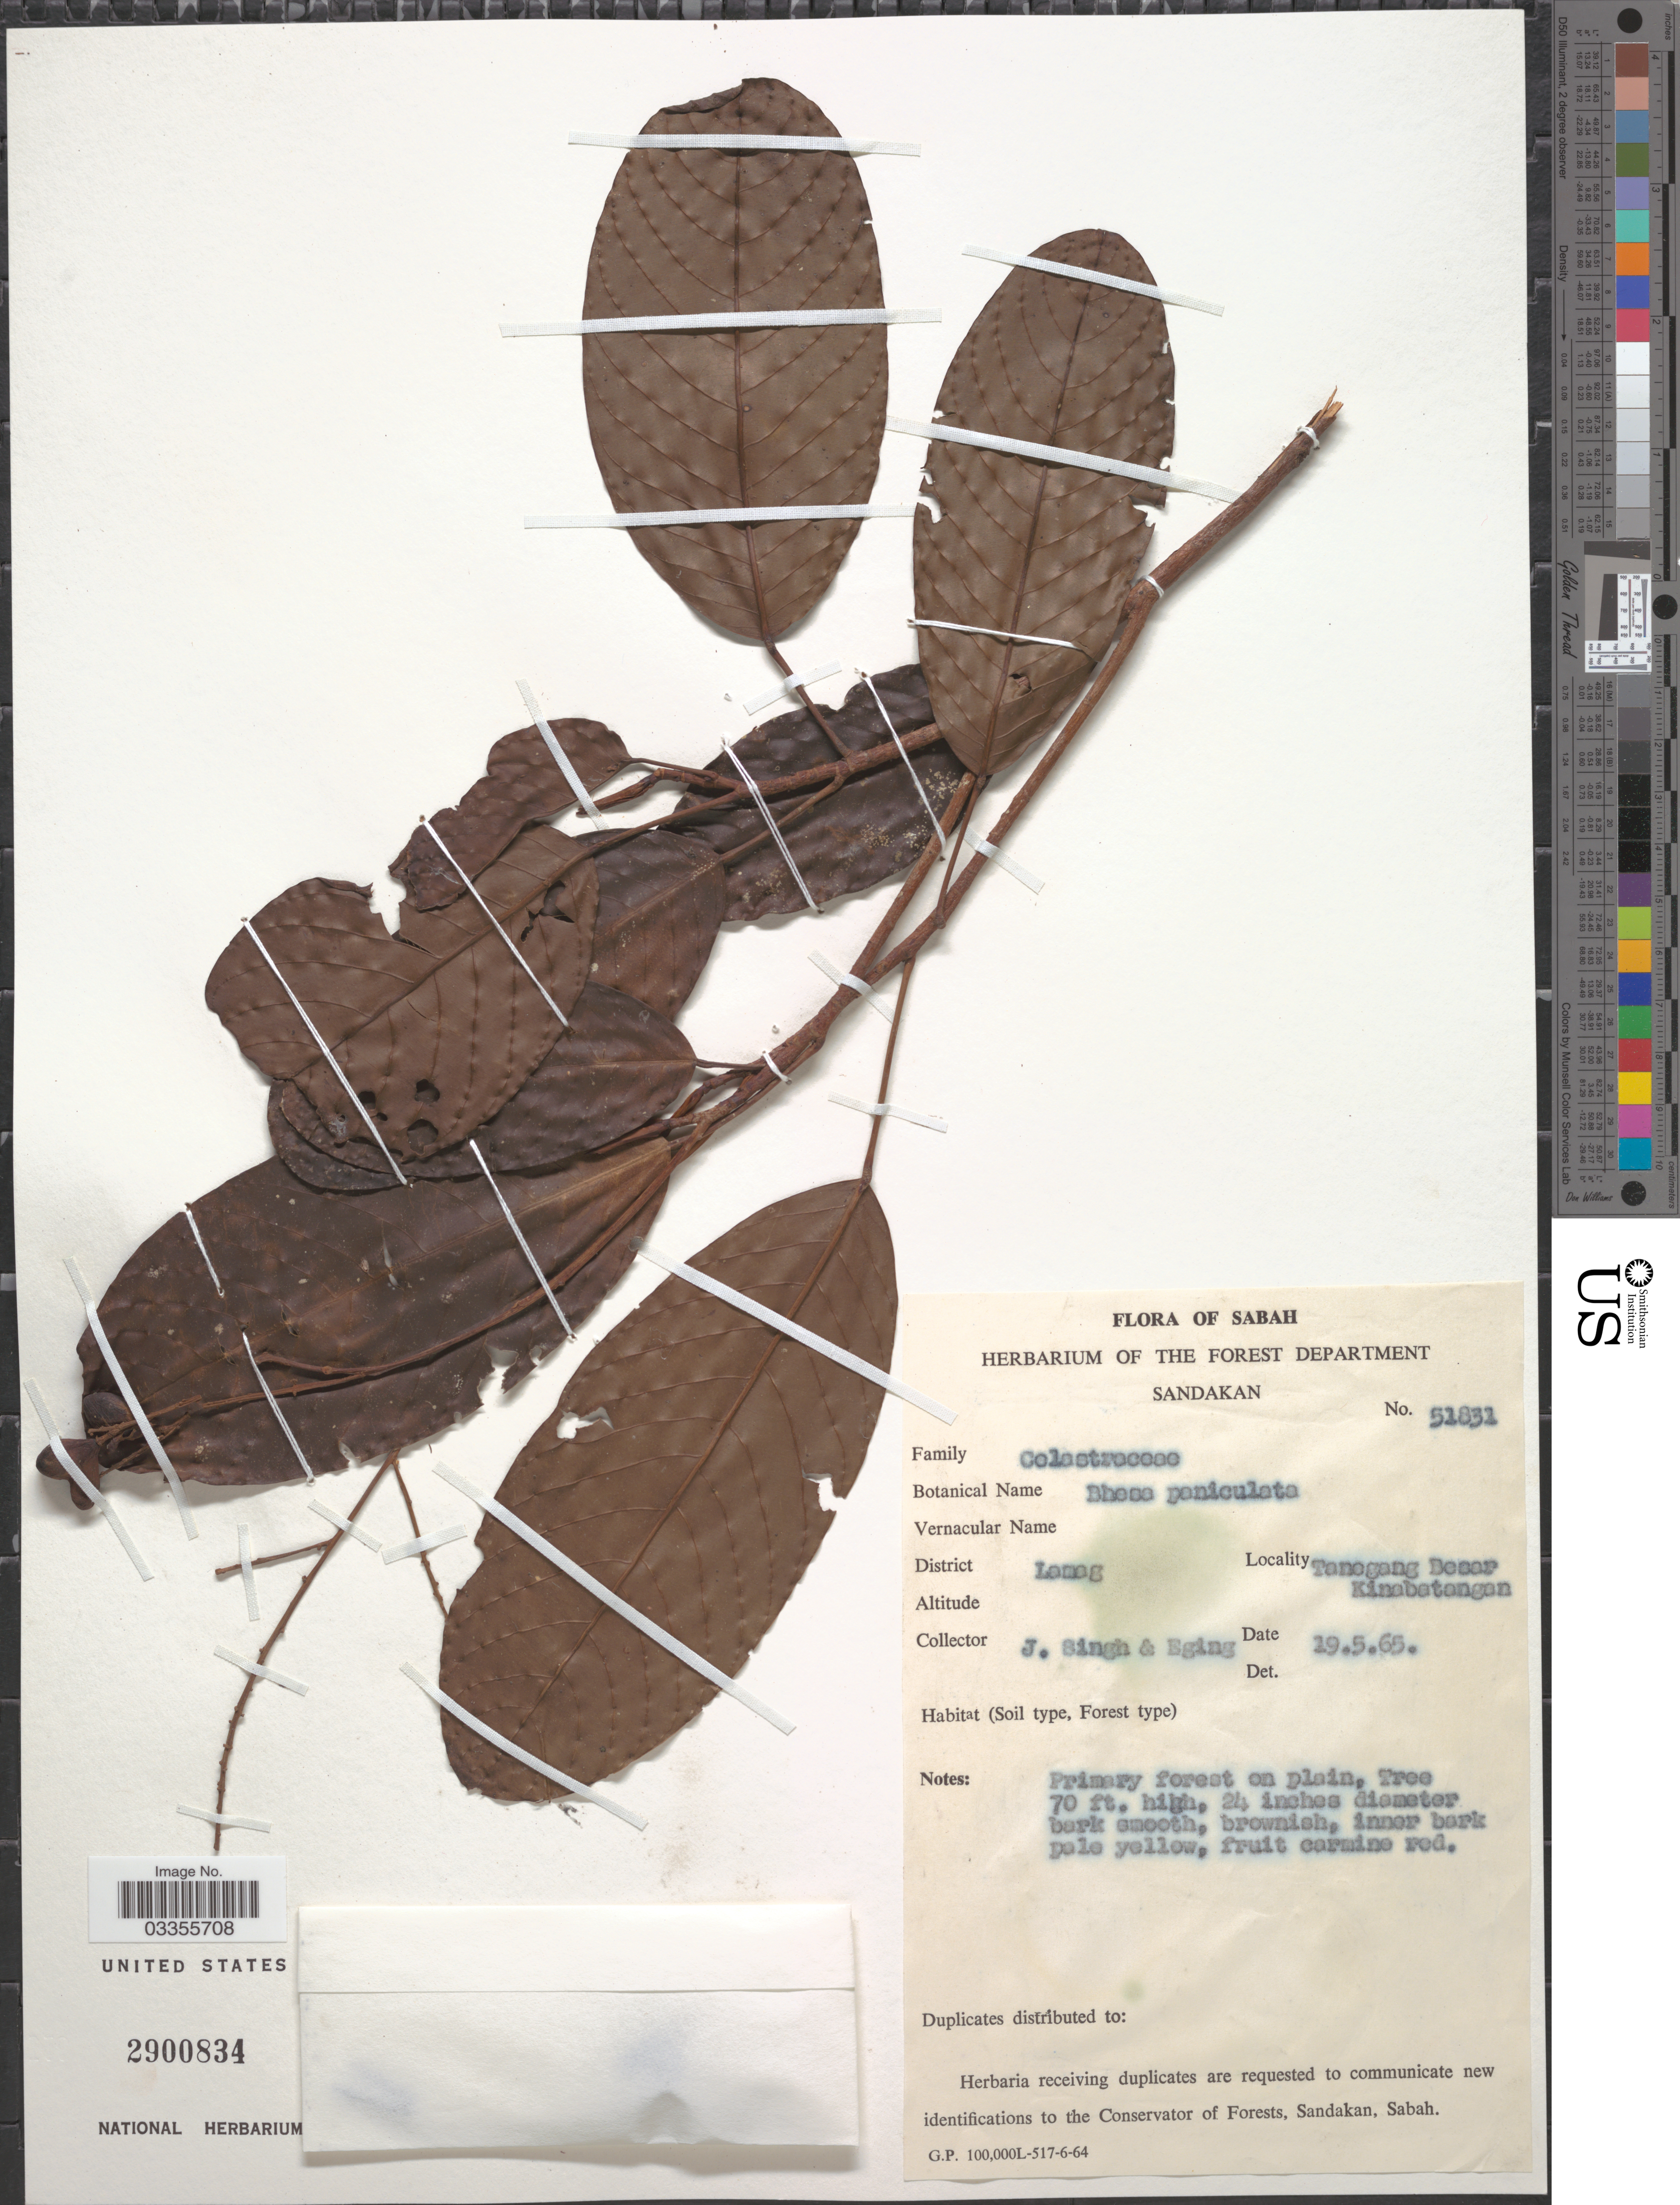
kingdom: Plantae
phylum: Tracheophyta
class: Magnoliopsida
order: Malpighiales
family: Centroplacaceae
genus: Bhesa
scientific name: Bhesa paniculata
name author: (Wall.) Arn.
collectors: J. Singh & -. Eging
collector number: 51831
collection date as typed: Transcribed d/m/y: 19/5/65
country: Malaysia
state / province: Sabah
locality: District Lamag. Tanegang Besar Kinabatangan.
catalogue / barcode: US 2900834